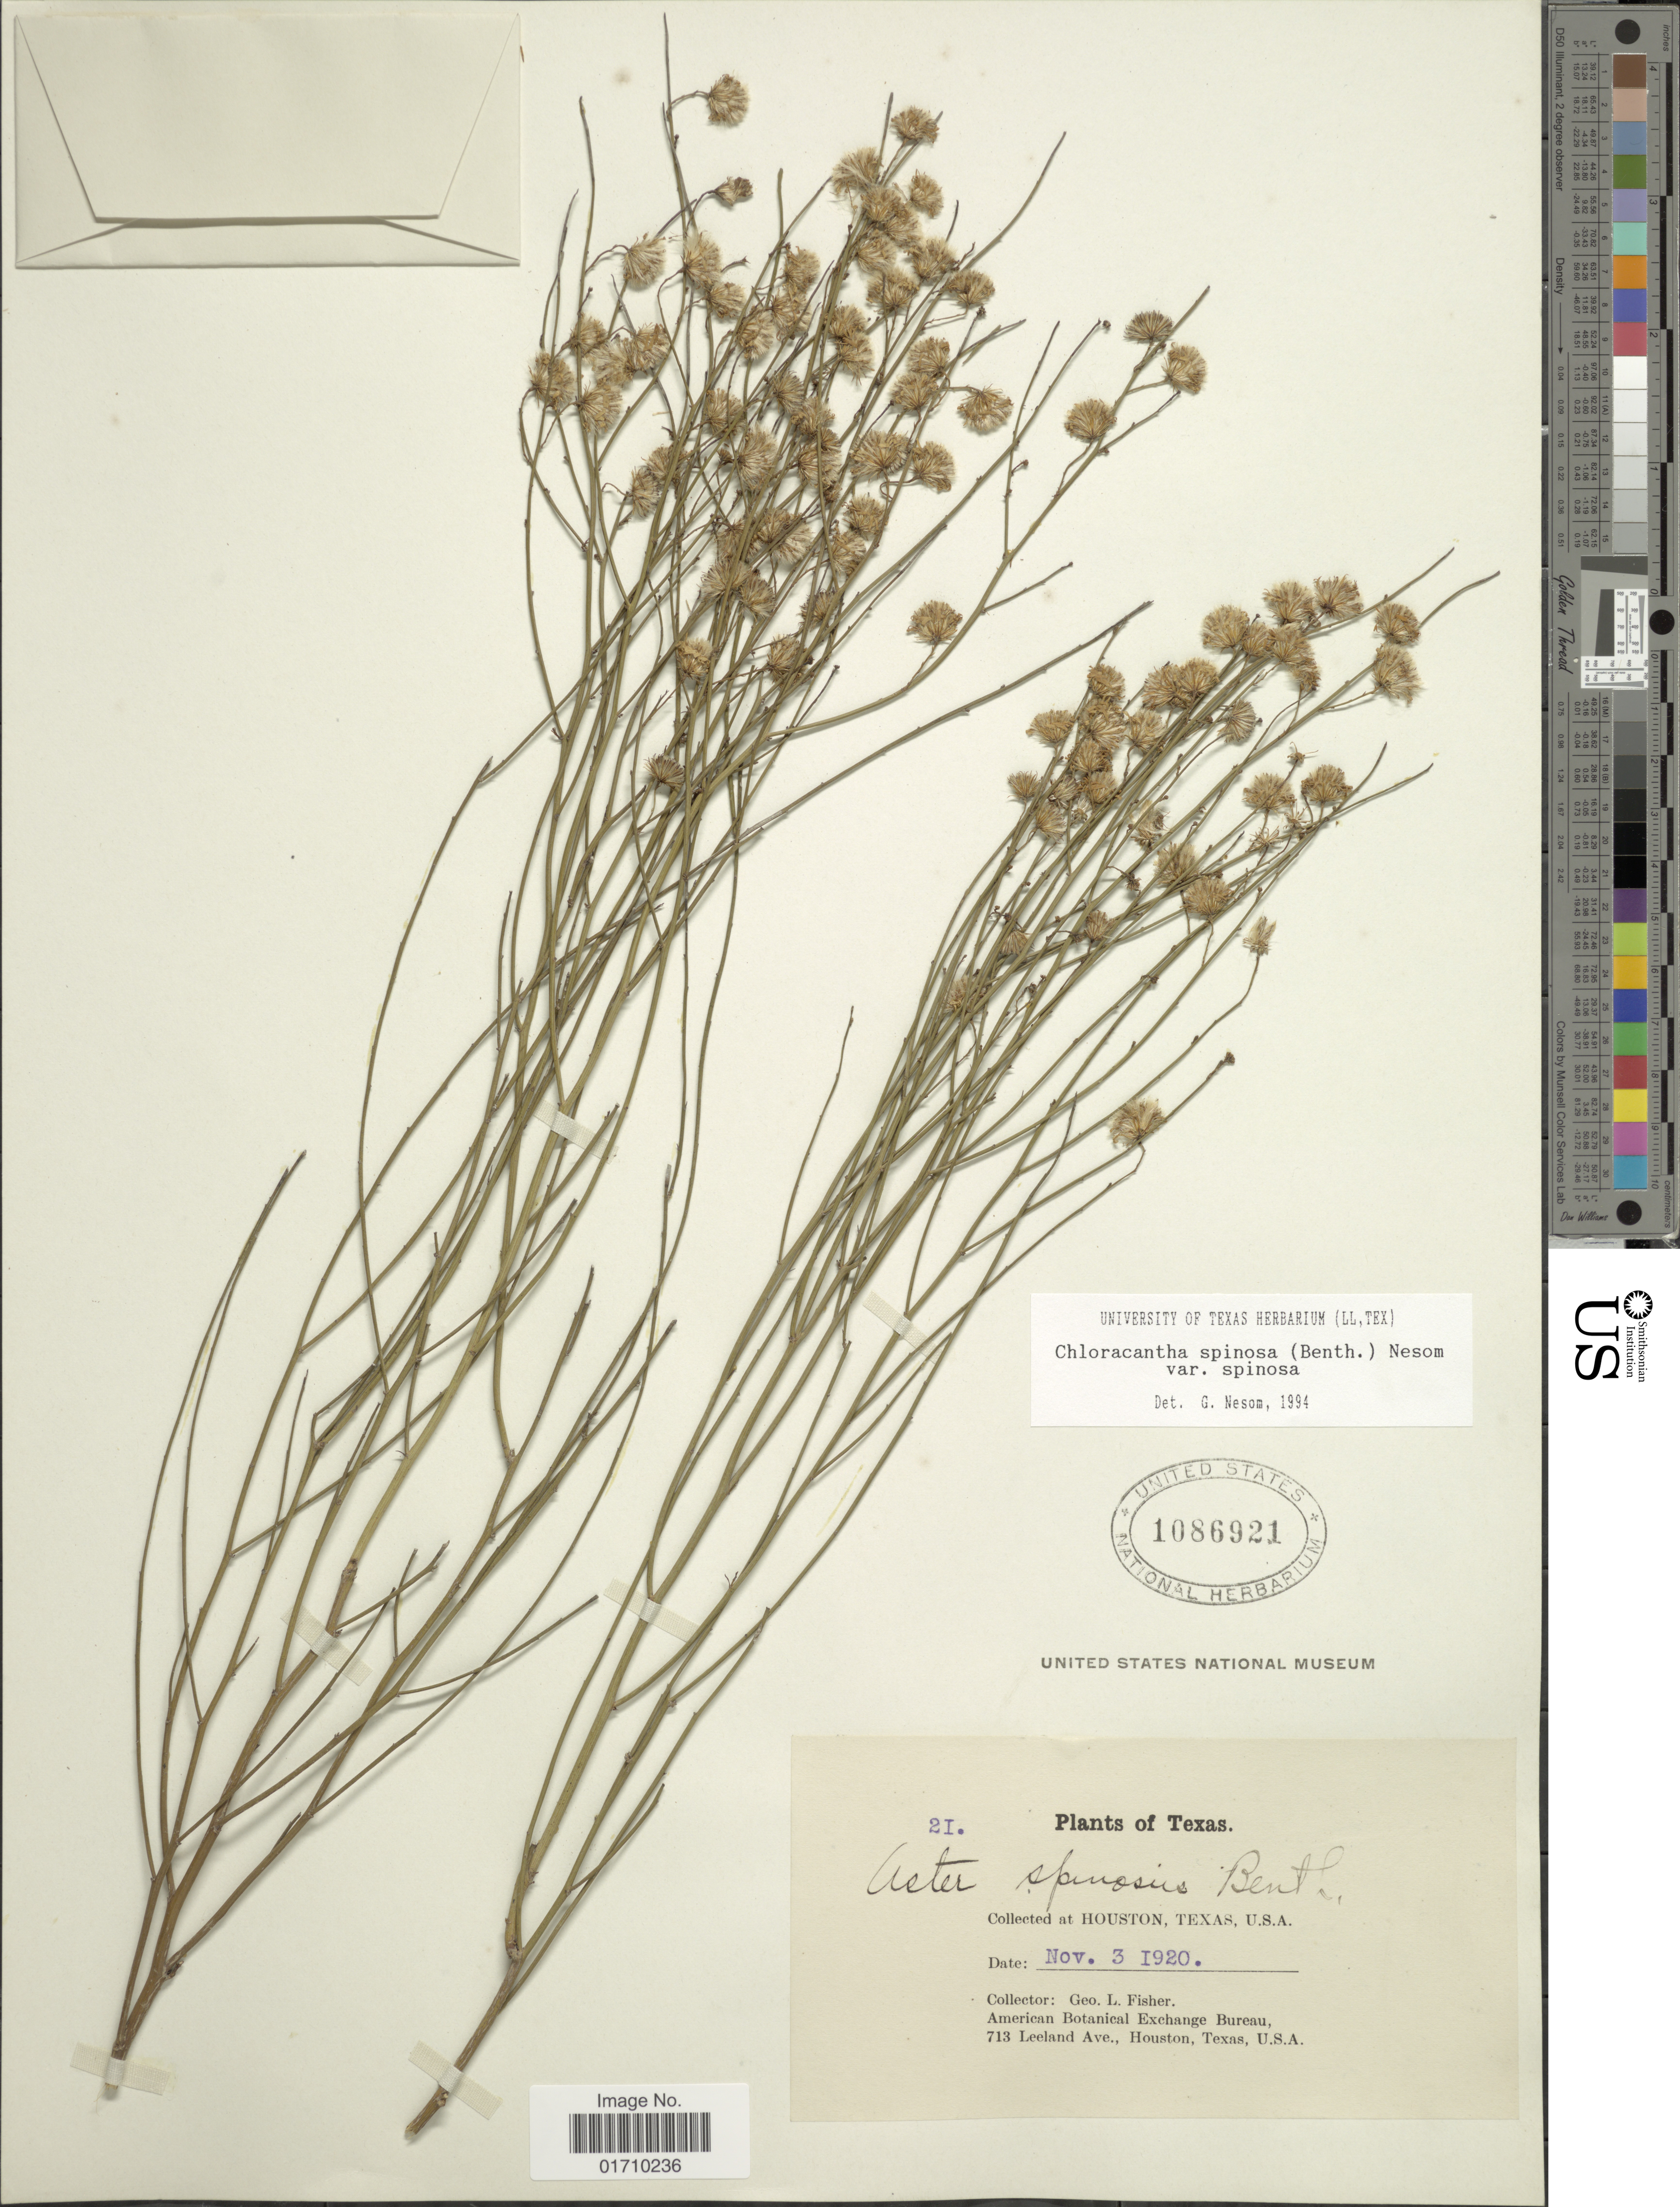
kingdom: Plantae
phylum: Tracheophyta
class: Magnoliopsida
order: Asterales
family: Asteraceae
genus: Chloracantha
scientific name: Chloracantha spinosa var. spinosa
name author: (Benth.) G.L. Nesom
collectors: G. L. Fisher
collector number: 21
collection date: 1920-11-03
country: United States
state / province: Texas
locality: Houston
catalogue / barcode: US 108692